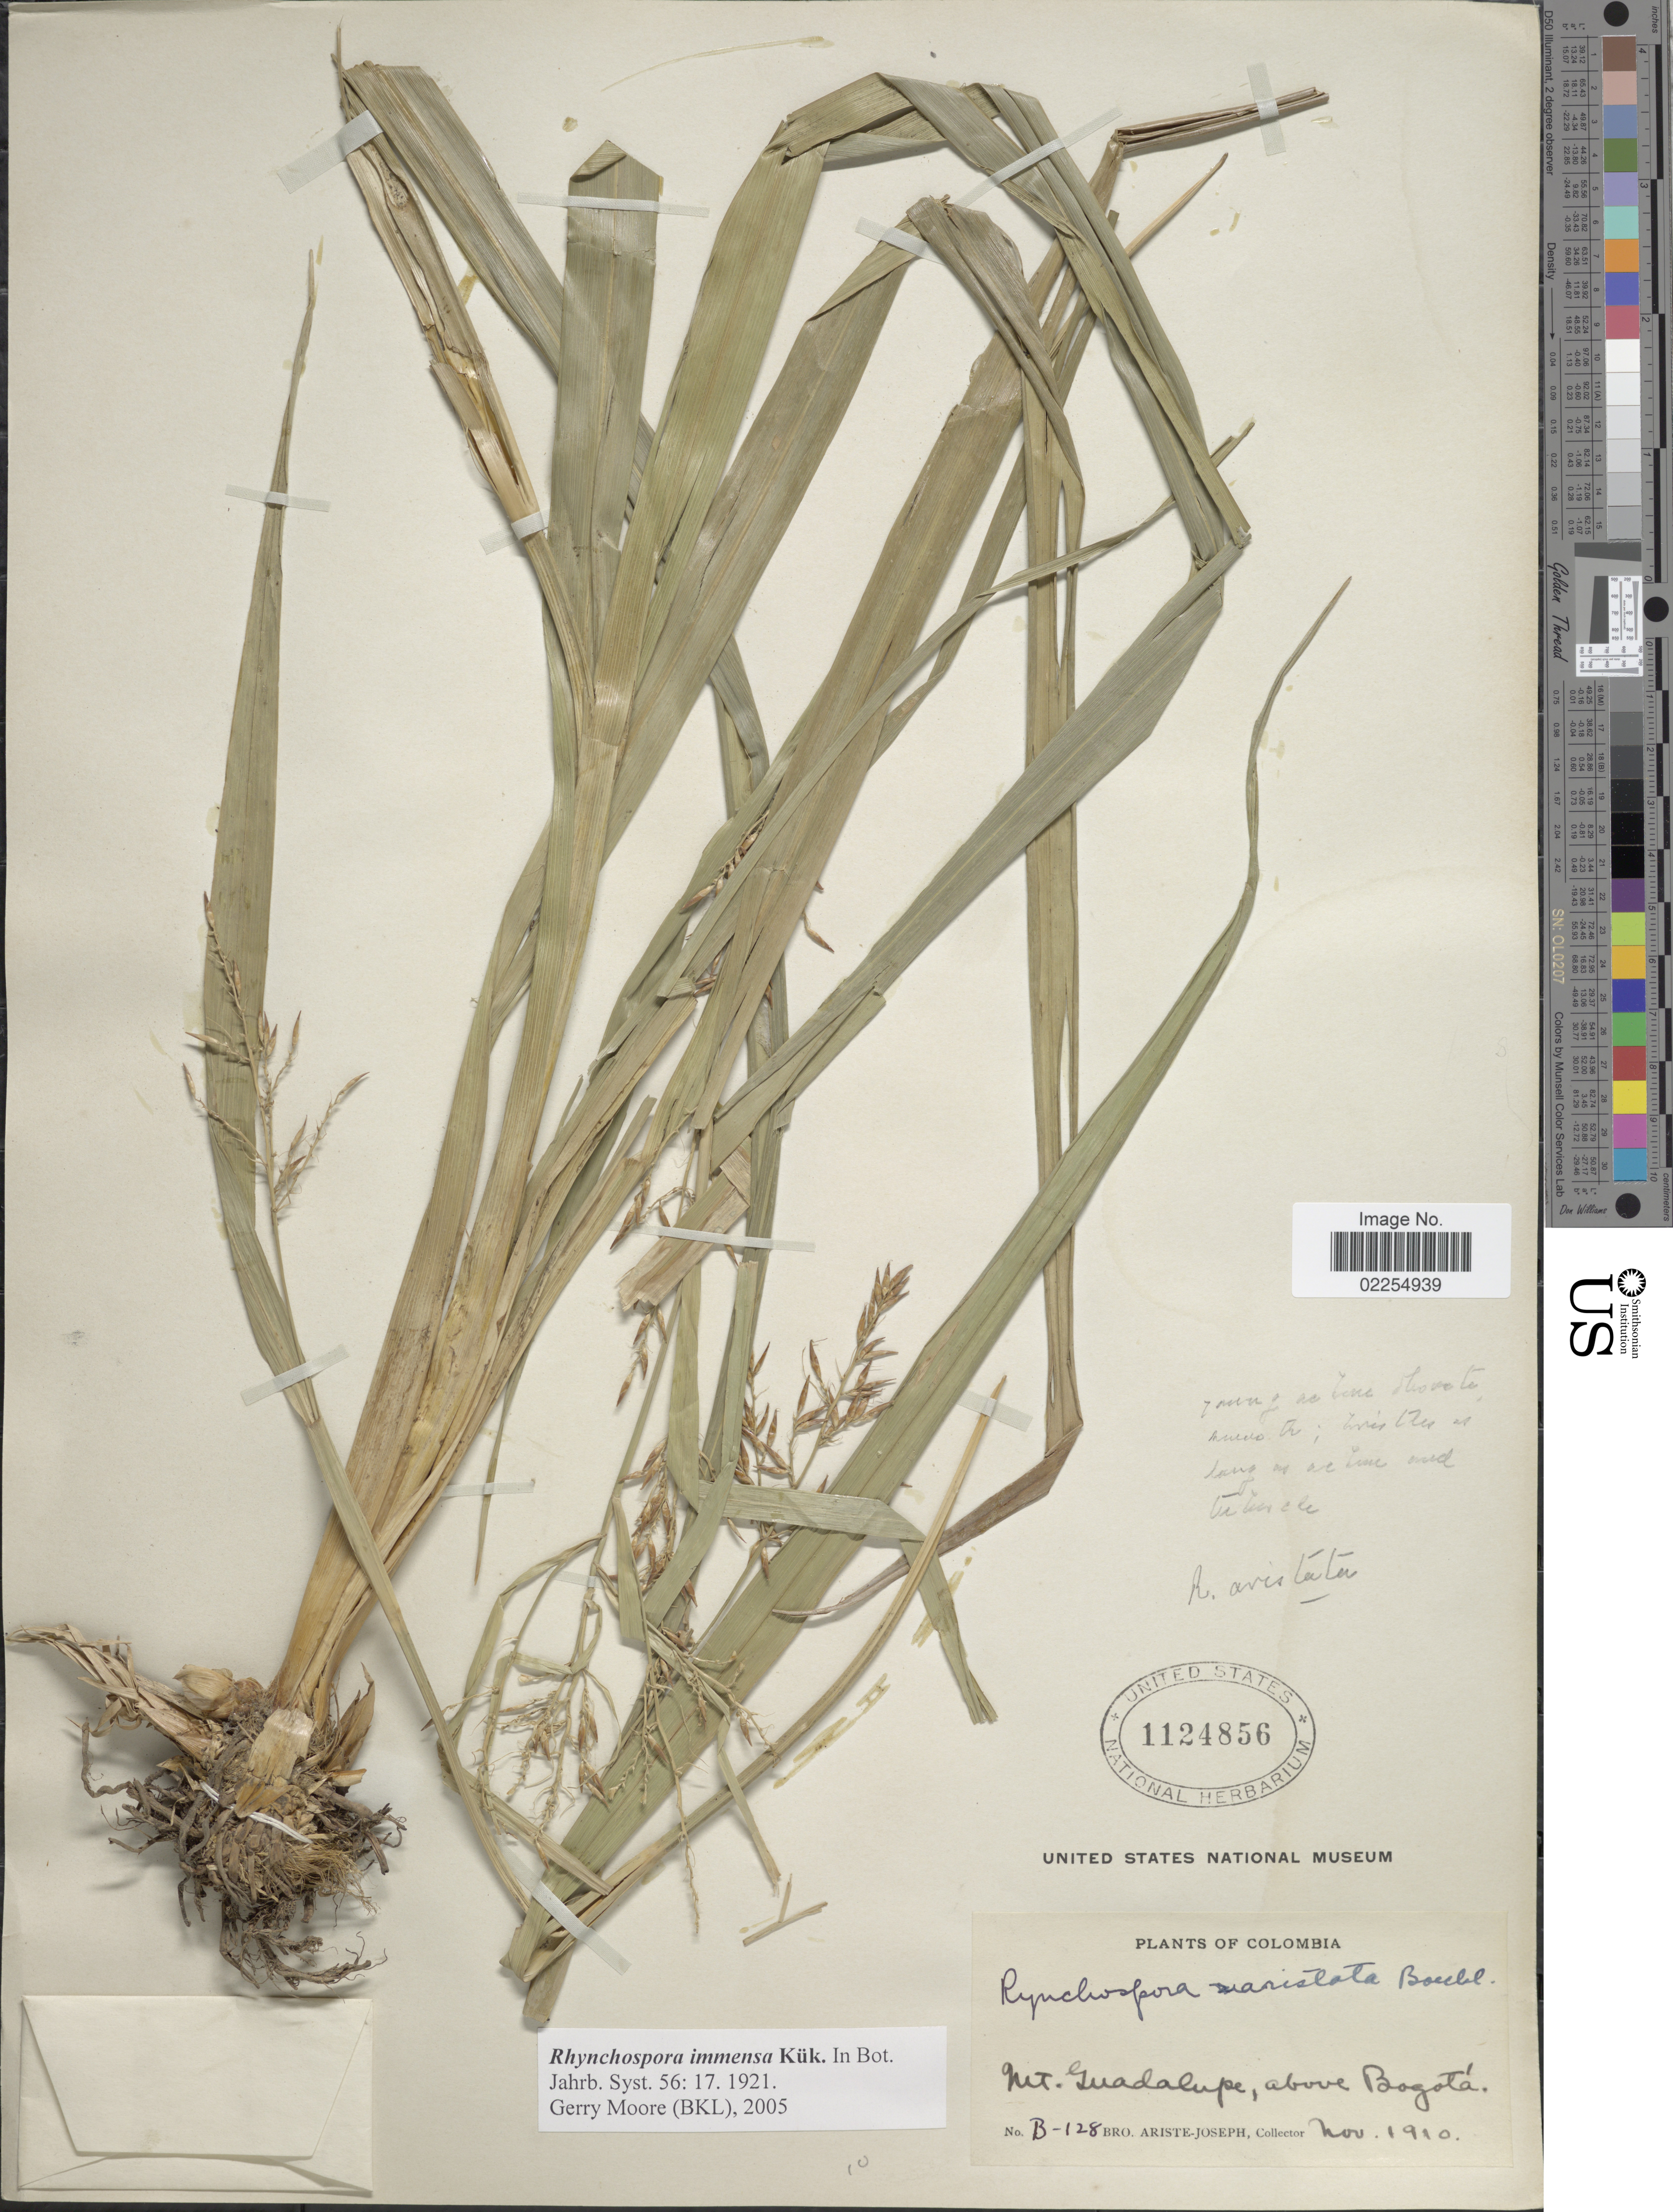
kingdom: Plantae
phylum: Tracheophyta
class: Liliopsida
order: Poales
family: Cyperaceae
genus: Rhynchospora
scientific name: Rhynchospora immensa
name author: Kük.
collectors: Bro. Ariste-Joseph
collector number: B-128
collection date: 1910-11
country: Colombia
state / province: Bogota D.C.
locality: Mt. Guadalupe, above Bogota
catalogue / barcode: US 1124856